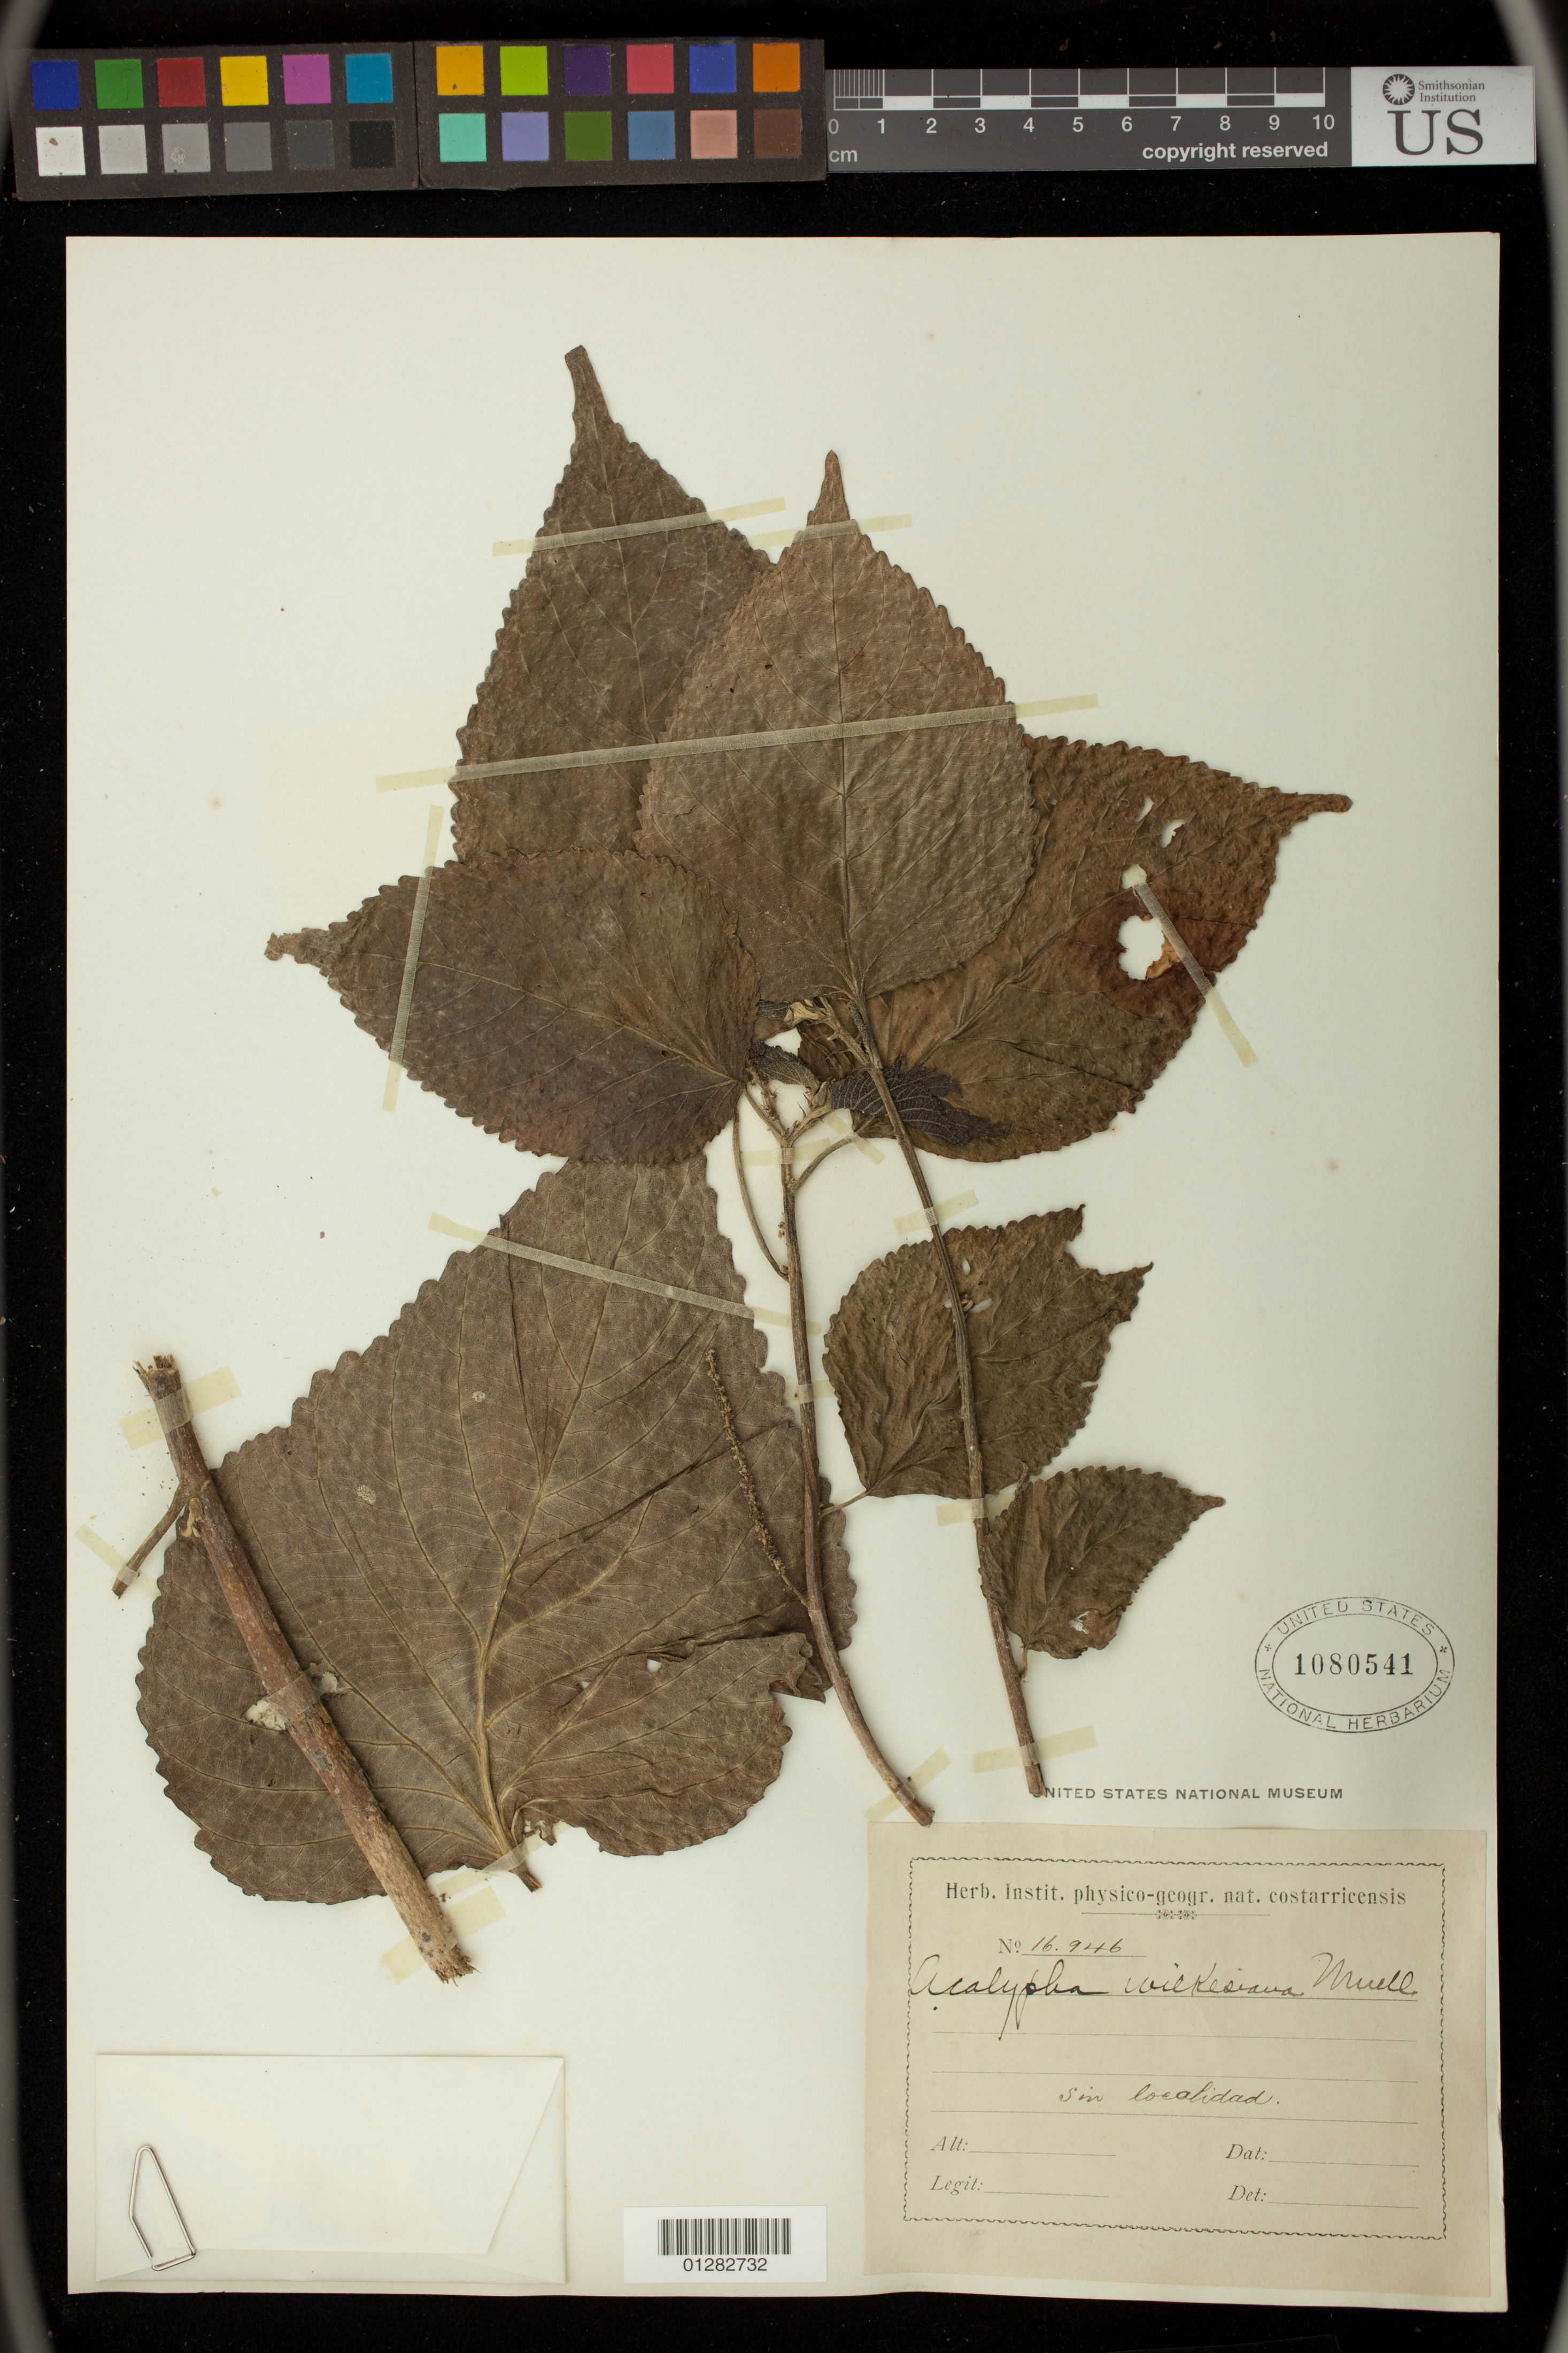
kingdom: Plantae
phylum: Tracheophyta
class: Magnoliopsida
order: Malpighiales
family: Euphorbiaceae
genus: Acalypha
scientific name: Acalypha wilkesiana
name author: Müll. Arg. in DC.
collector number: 16946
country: Costa Rica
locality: Sin localidad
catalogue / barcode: US 1080541